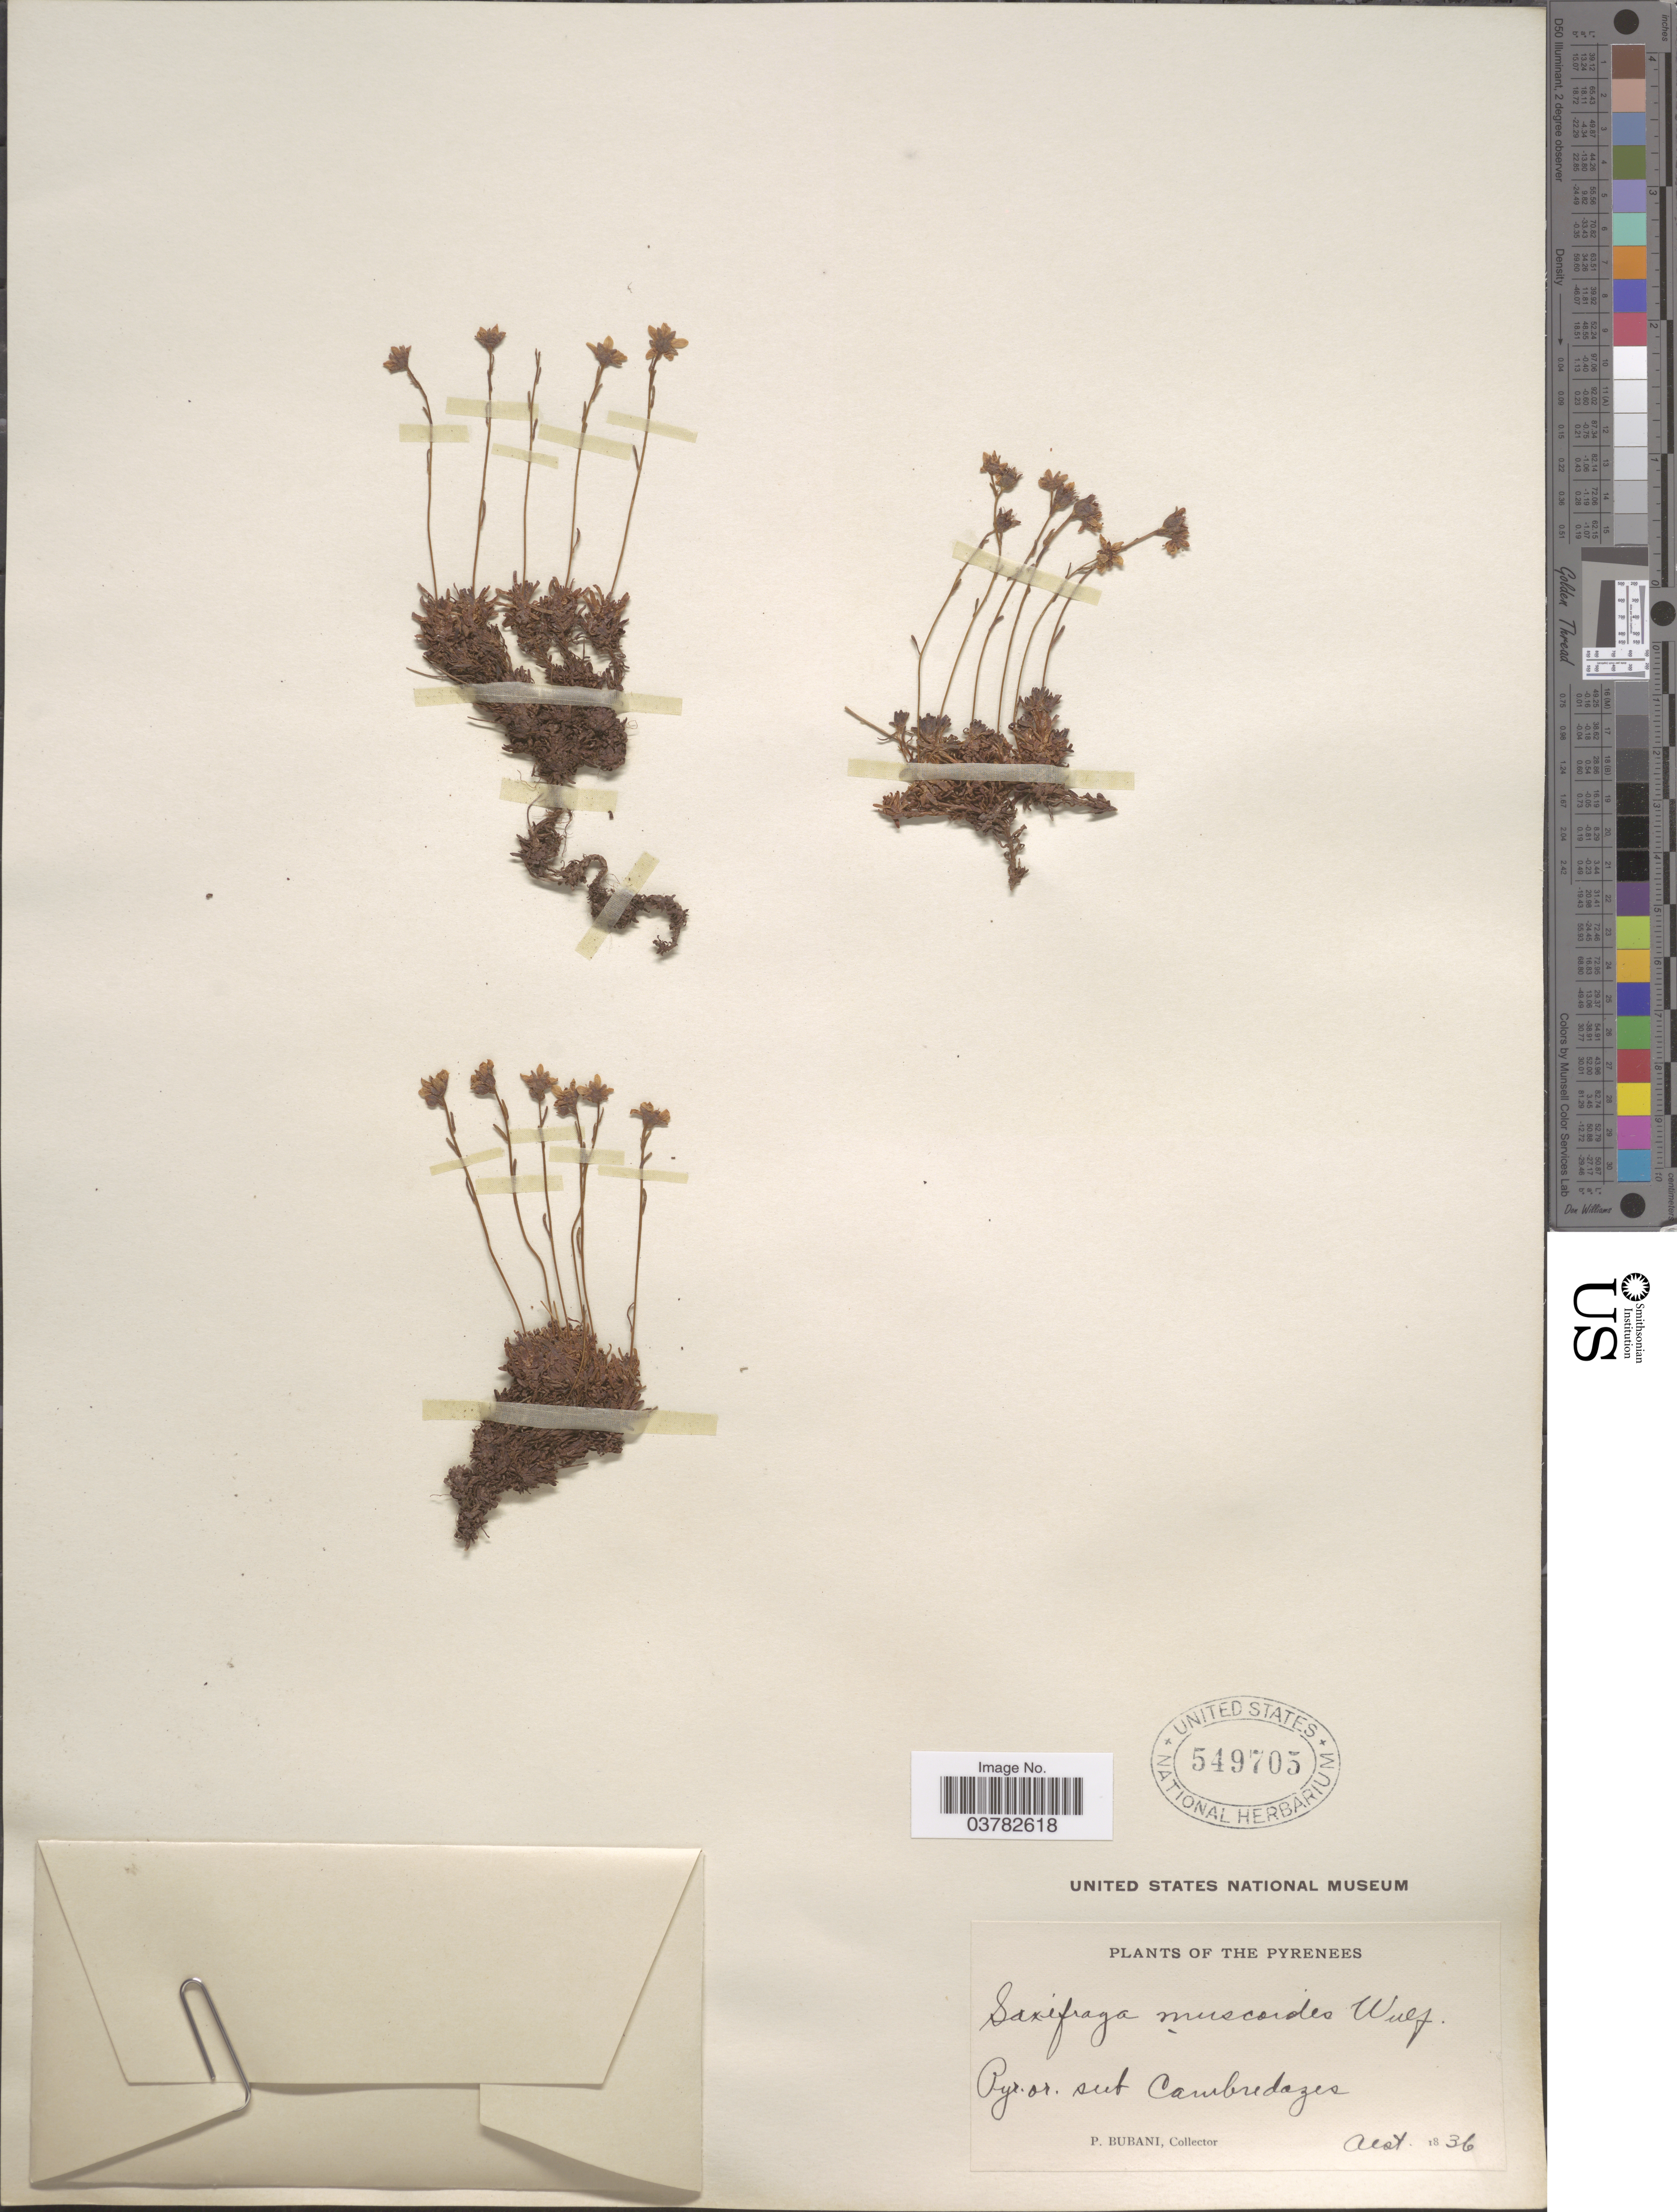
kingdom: Plantae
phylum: Tracheophyta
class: Magnoliopsida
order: Saxifragales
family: Saxifragaceae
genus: Saxifraga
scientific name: Saxifraga muscoides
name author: All.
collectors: P. Bubani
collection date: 1836-08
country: France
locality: The Pyrenees. Pyr. or. sub Cambredazes.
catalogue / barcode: US 549705